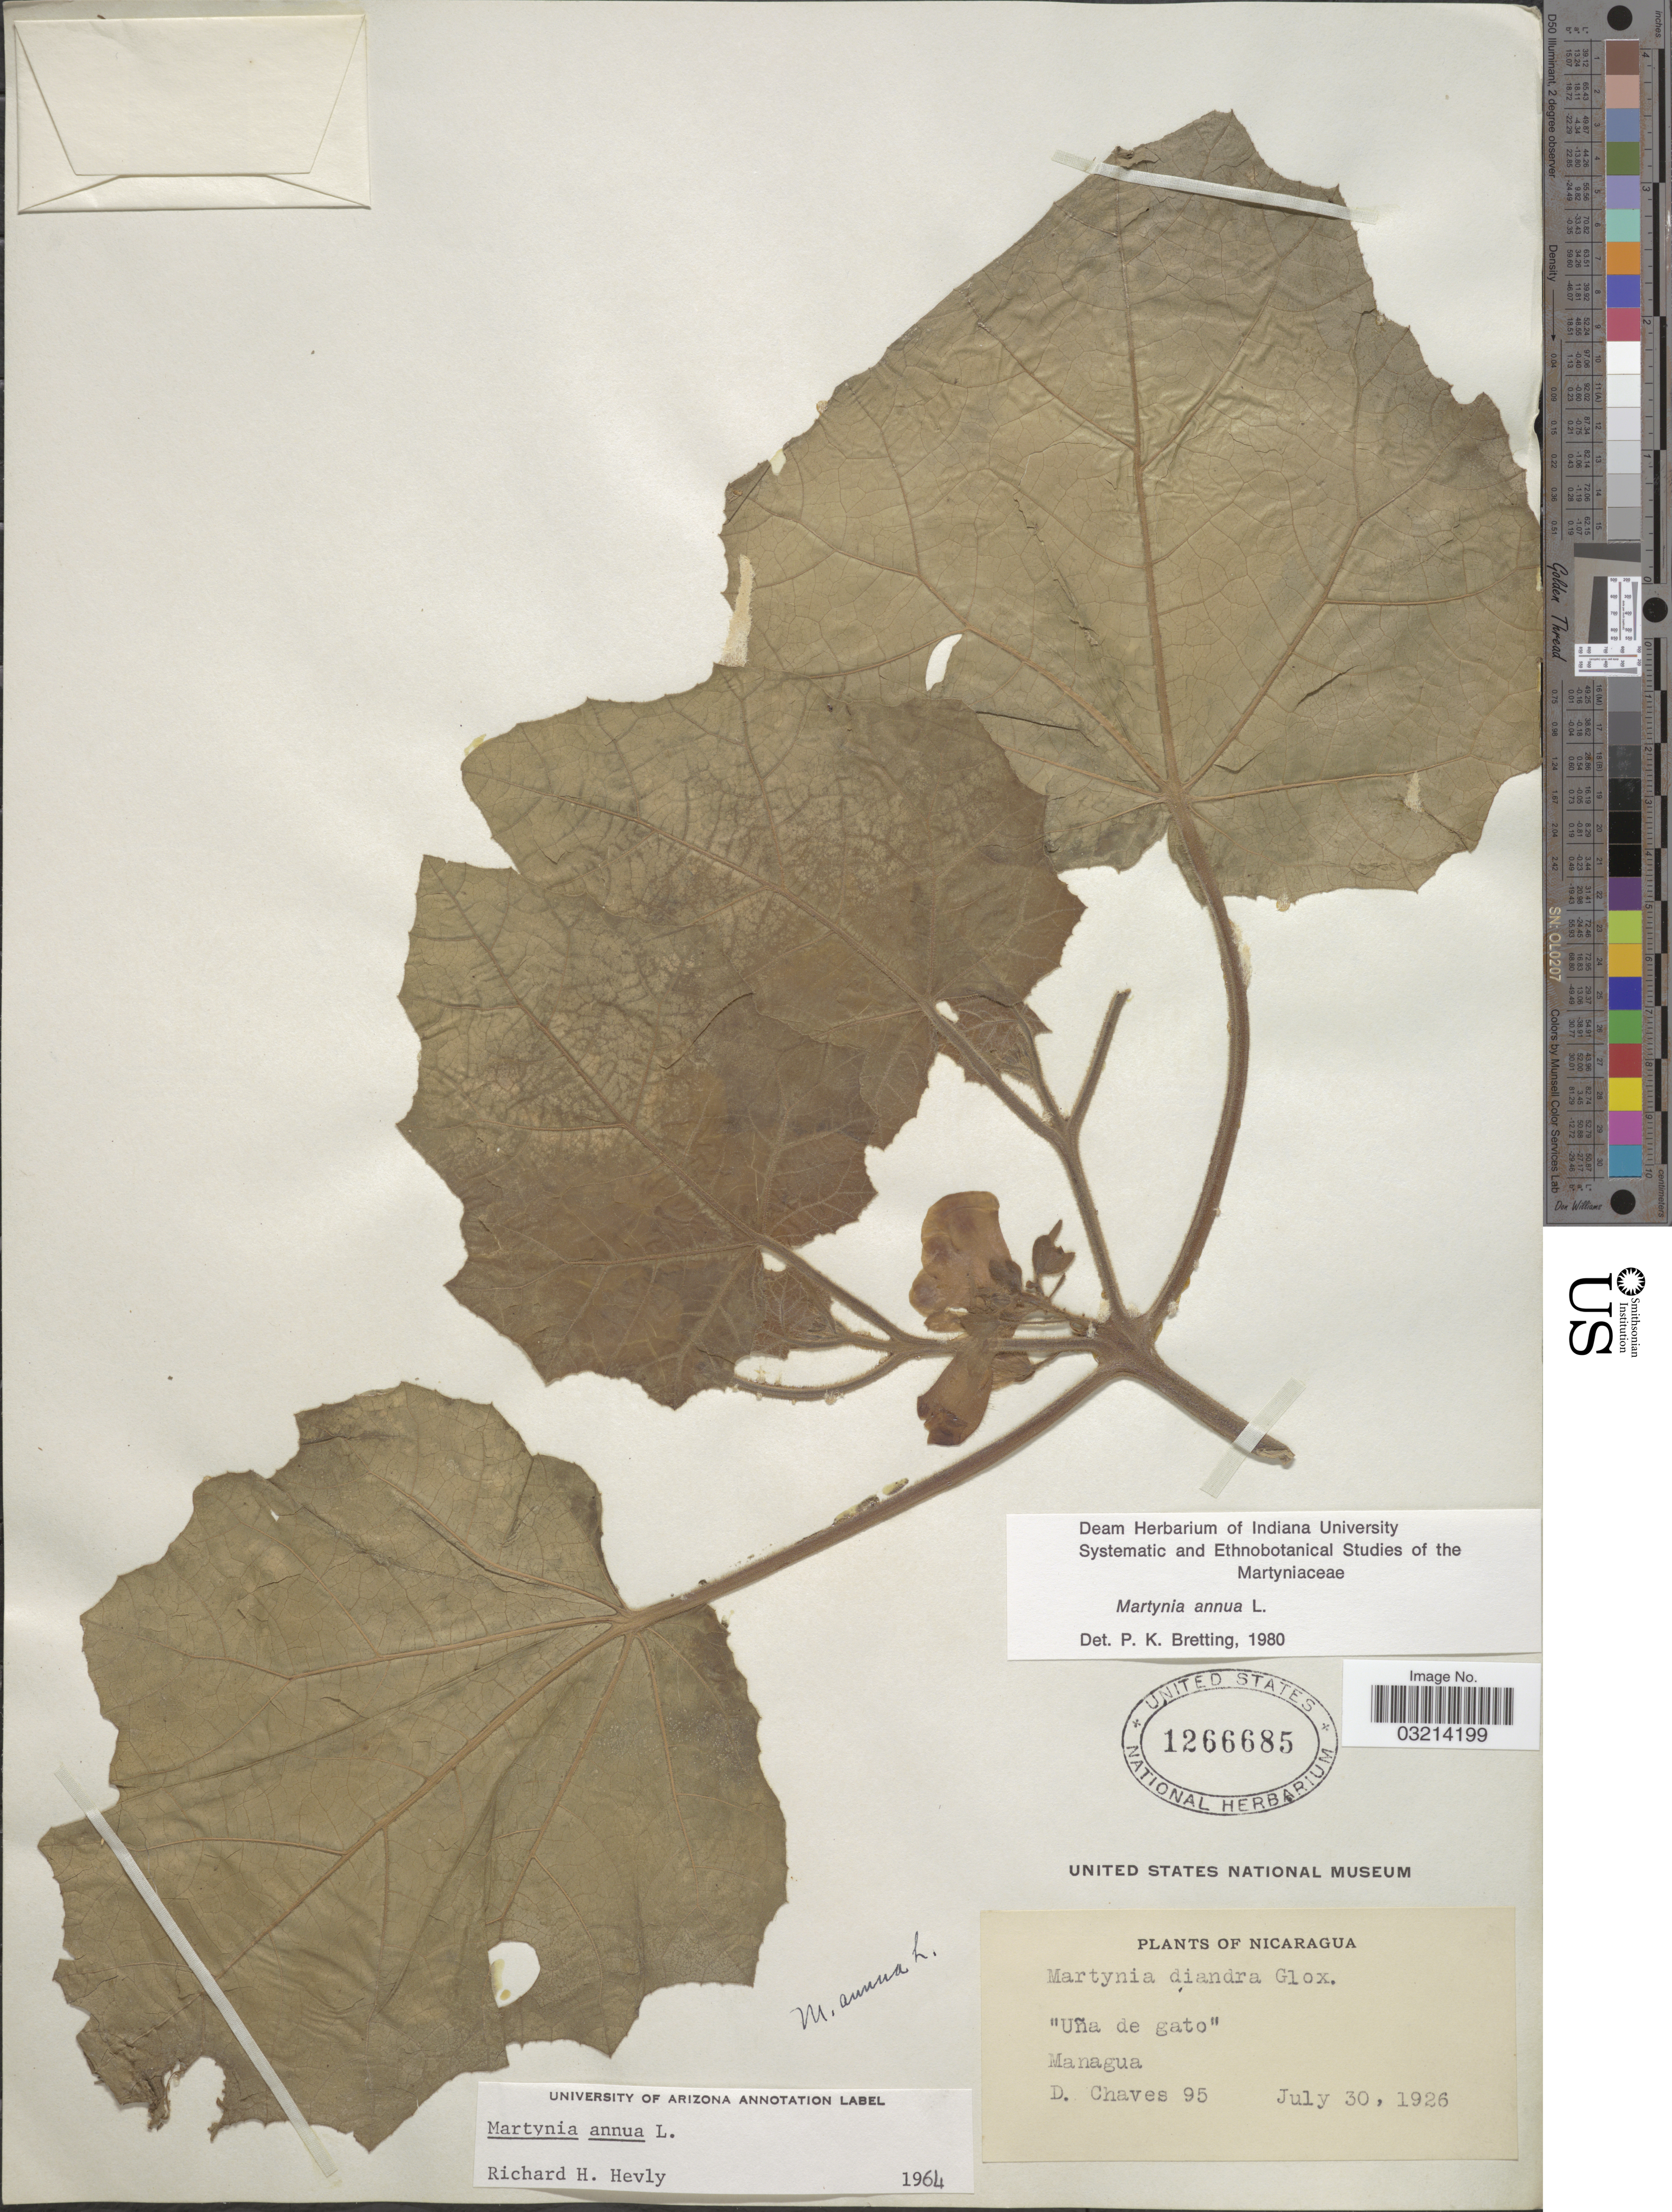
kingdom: Plantae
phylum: Tracheophyta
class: Magnoliopsida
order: Lamiales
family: Martyniaceae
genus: Martynia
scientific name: Martynia annua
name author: L.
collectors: D. Chaves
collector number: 95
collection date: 1926-07-30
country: Nicaragua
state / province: Managua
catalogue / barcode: US 1266685